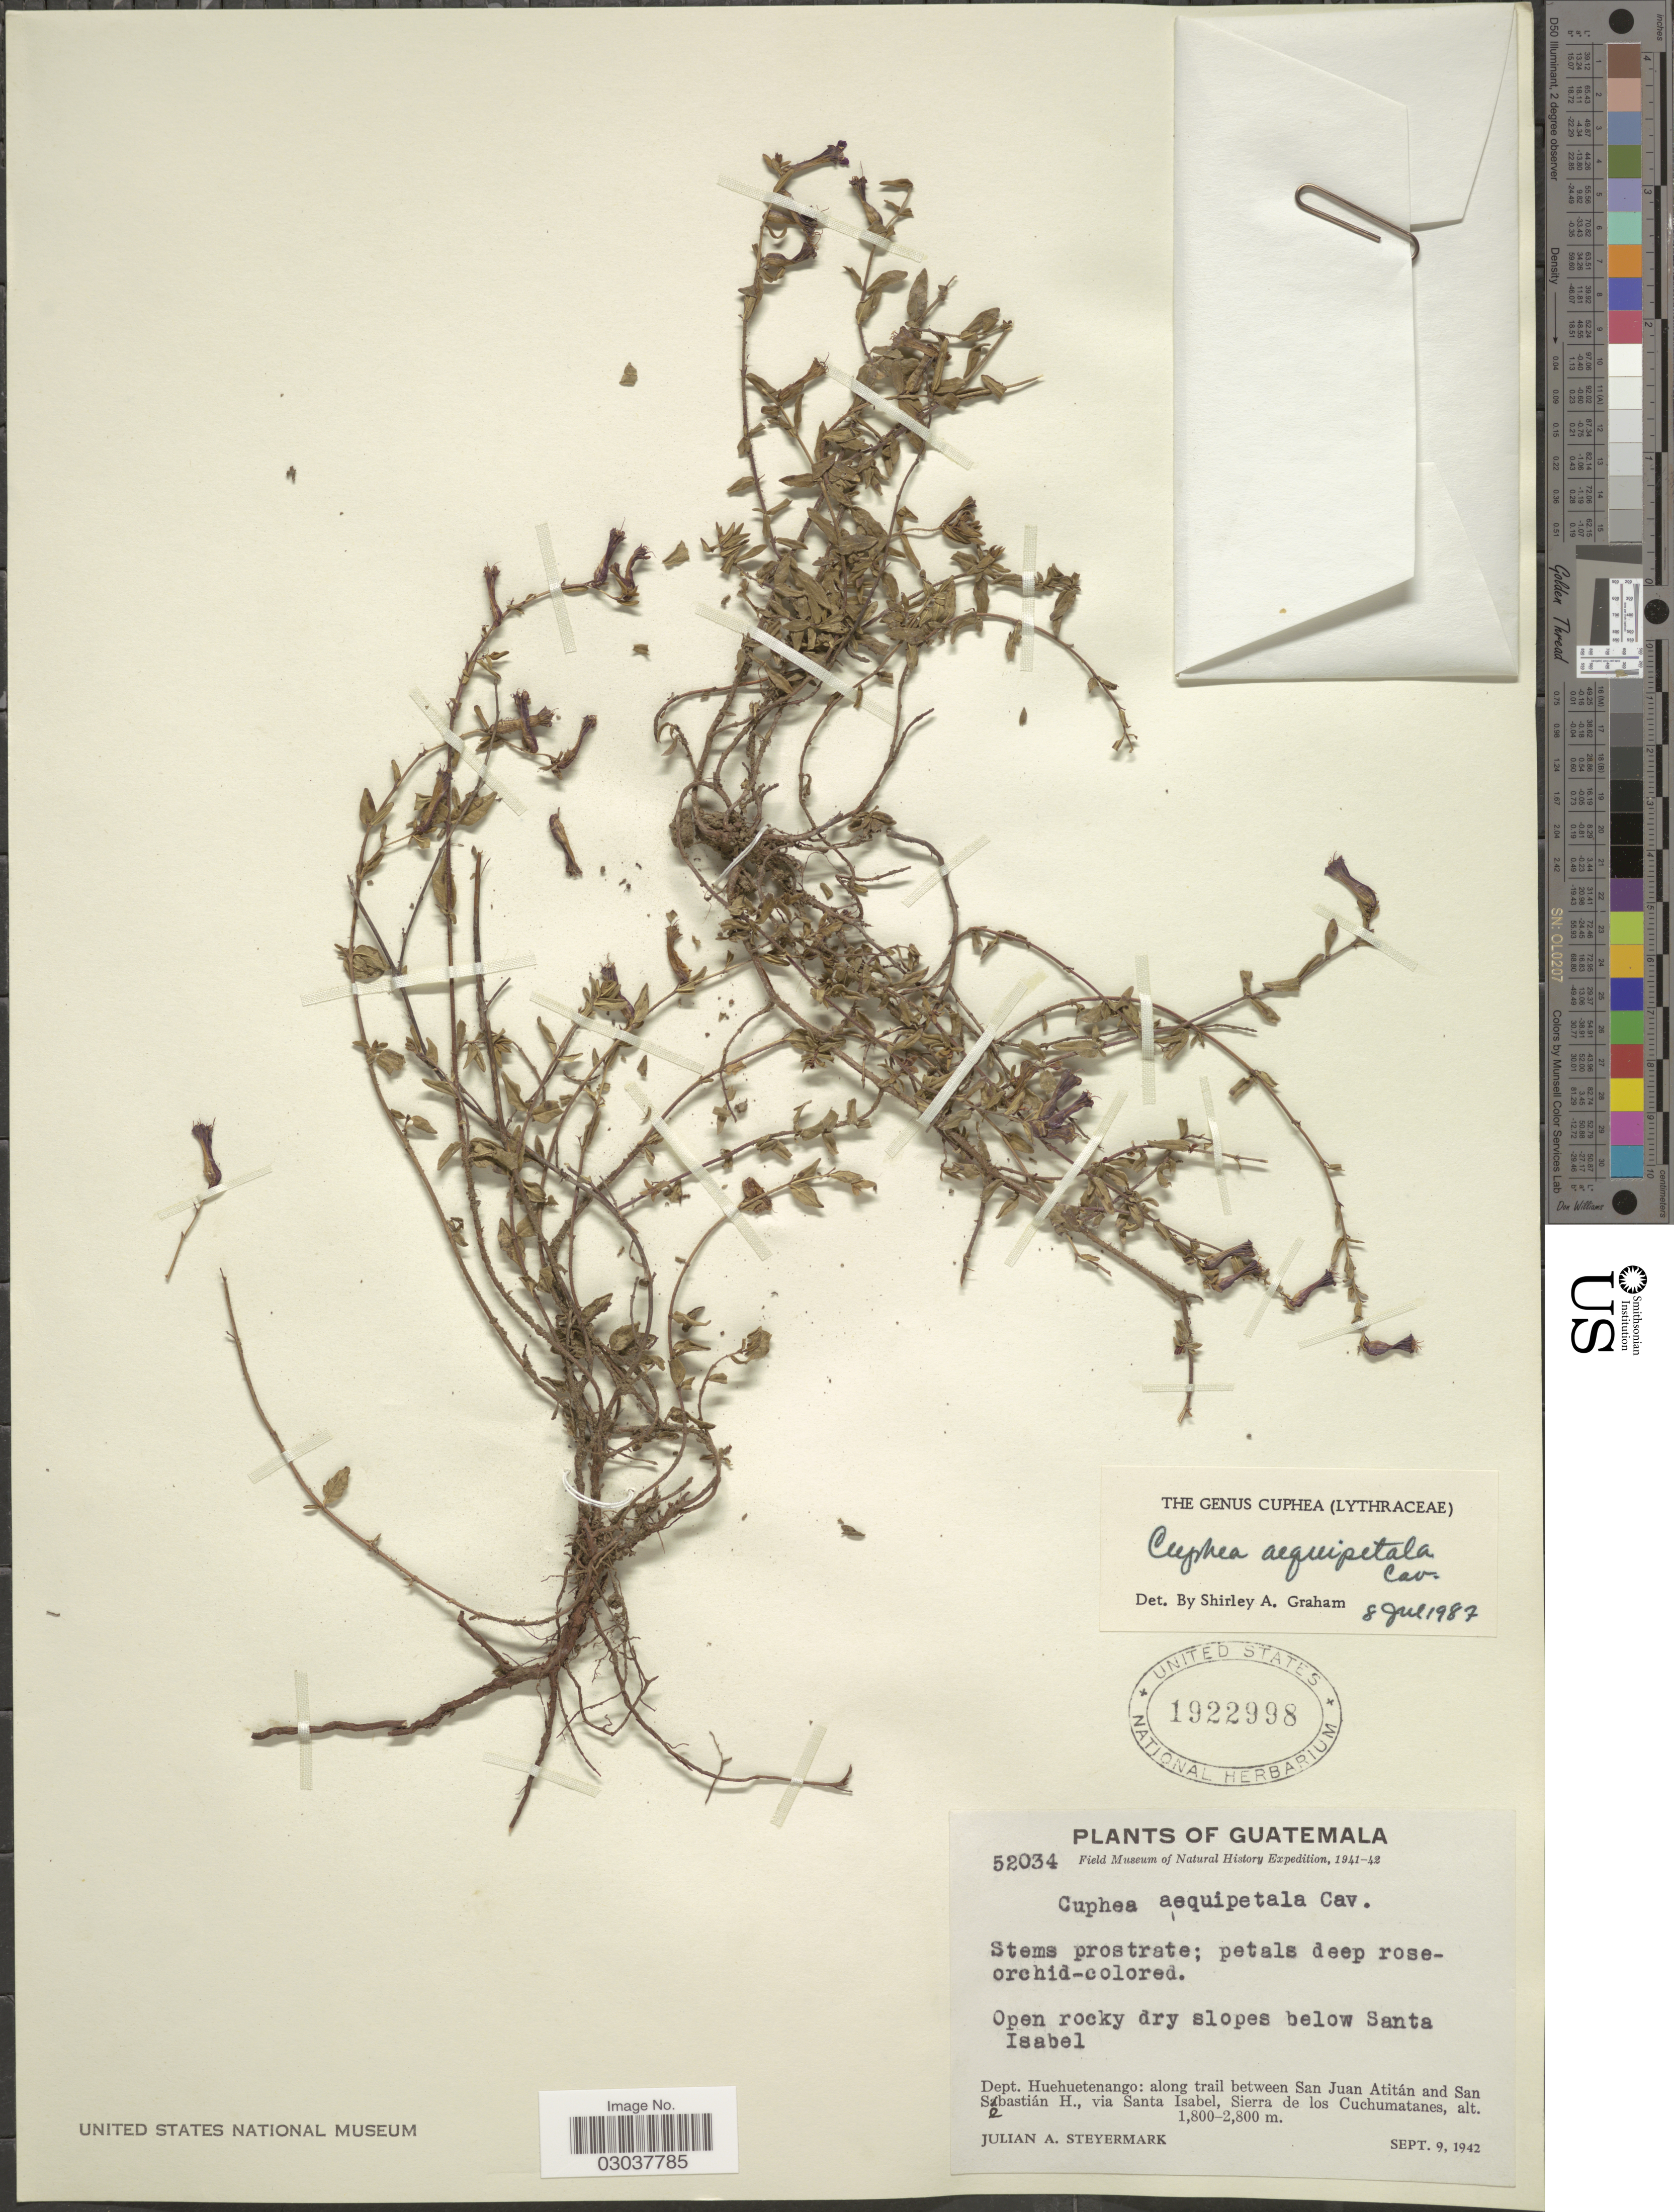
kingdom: Plantae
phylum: Tracheophyta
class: Magnoliopsida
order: Myrtales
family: Lythraceae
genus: Cuphea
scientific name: Cuphea aequipetala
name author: Cav.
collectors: J. Steyermark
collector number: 52034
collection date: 1942-09-09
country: Guatemala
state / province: Huehuetenango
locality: Open rocky dry slopes below Santa Isabel. Dept. Huehuetenango: along trail between San Juan Atitán and San Sebastián H., via Santa Isabel, Sierra de los Cuchumatanes.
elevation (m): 1800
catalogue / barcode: US 1922998